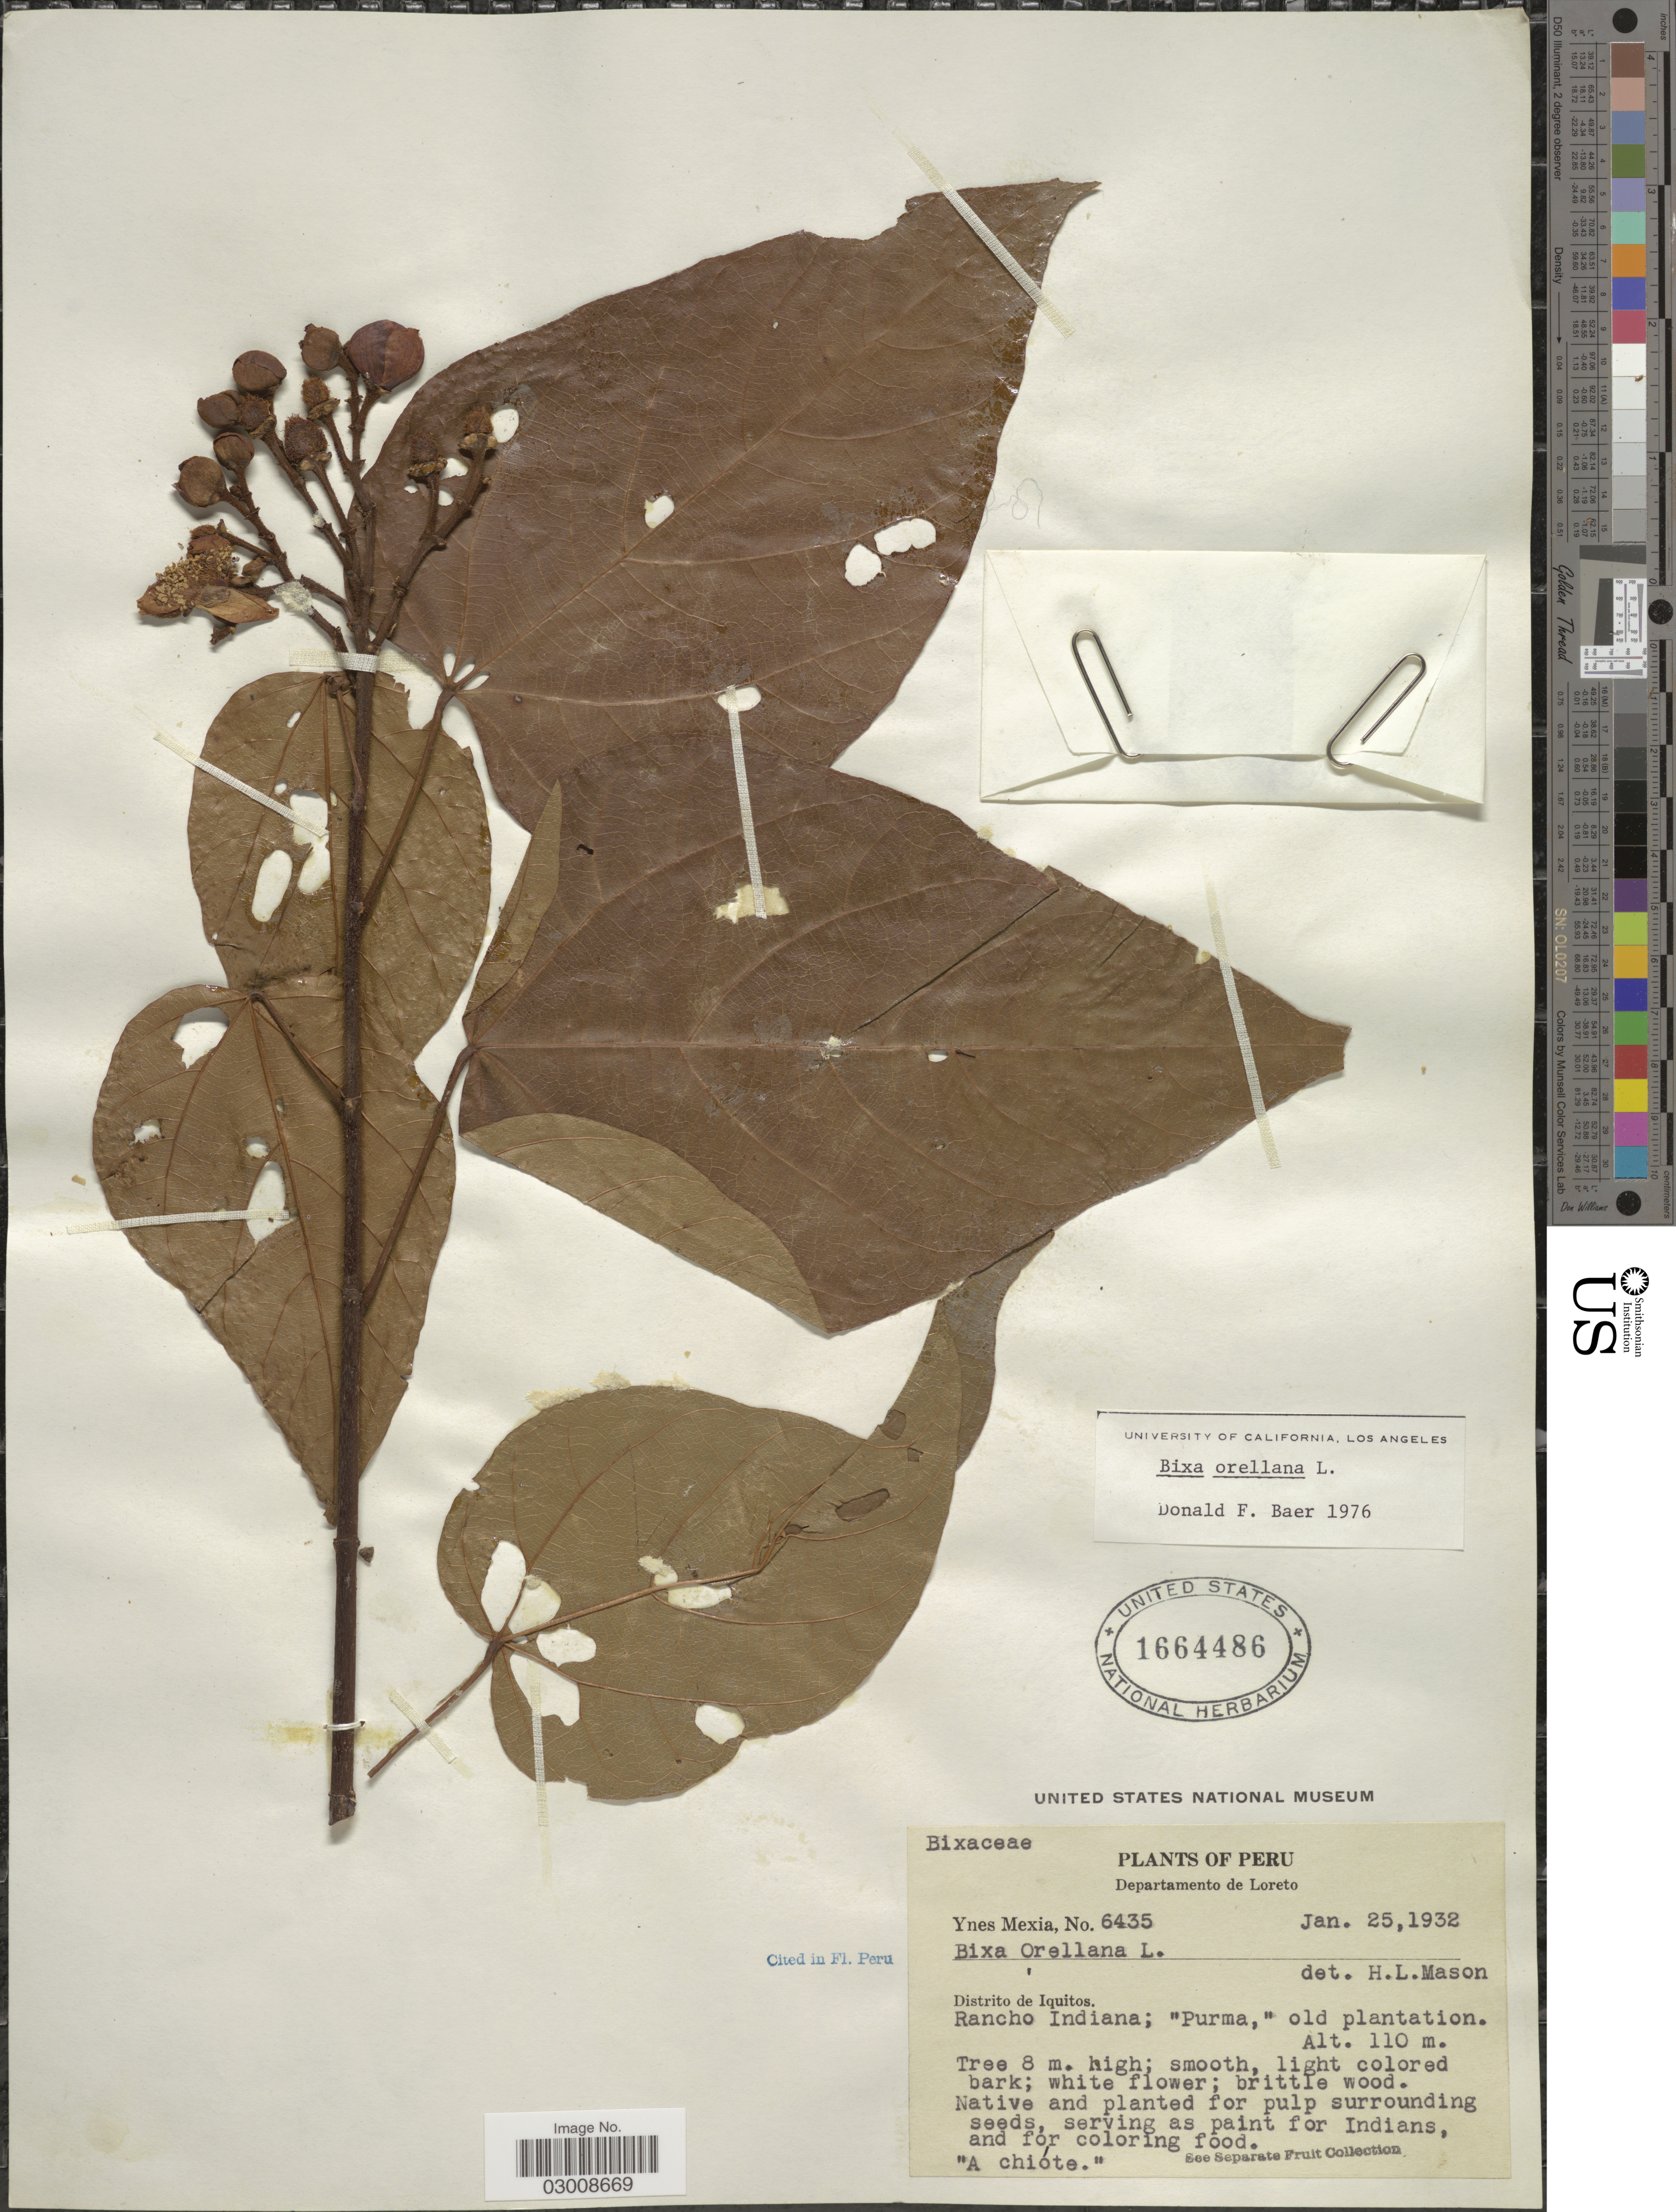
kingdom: Plantae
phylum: Tracheophyta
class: Magnoliopsida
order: Malvales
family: Bixaceae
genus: Bixa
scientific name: Bixa orellana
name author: L.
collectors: Y. Mexia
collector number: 6435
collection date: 1932-01-25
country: Peru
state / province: Loreto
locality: Departamento de Loreto, Distrito de Iquitos, Rancho Indiana; "Purma", old plantation.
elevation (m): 110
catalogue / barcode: US 1664486